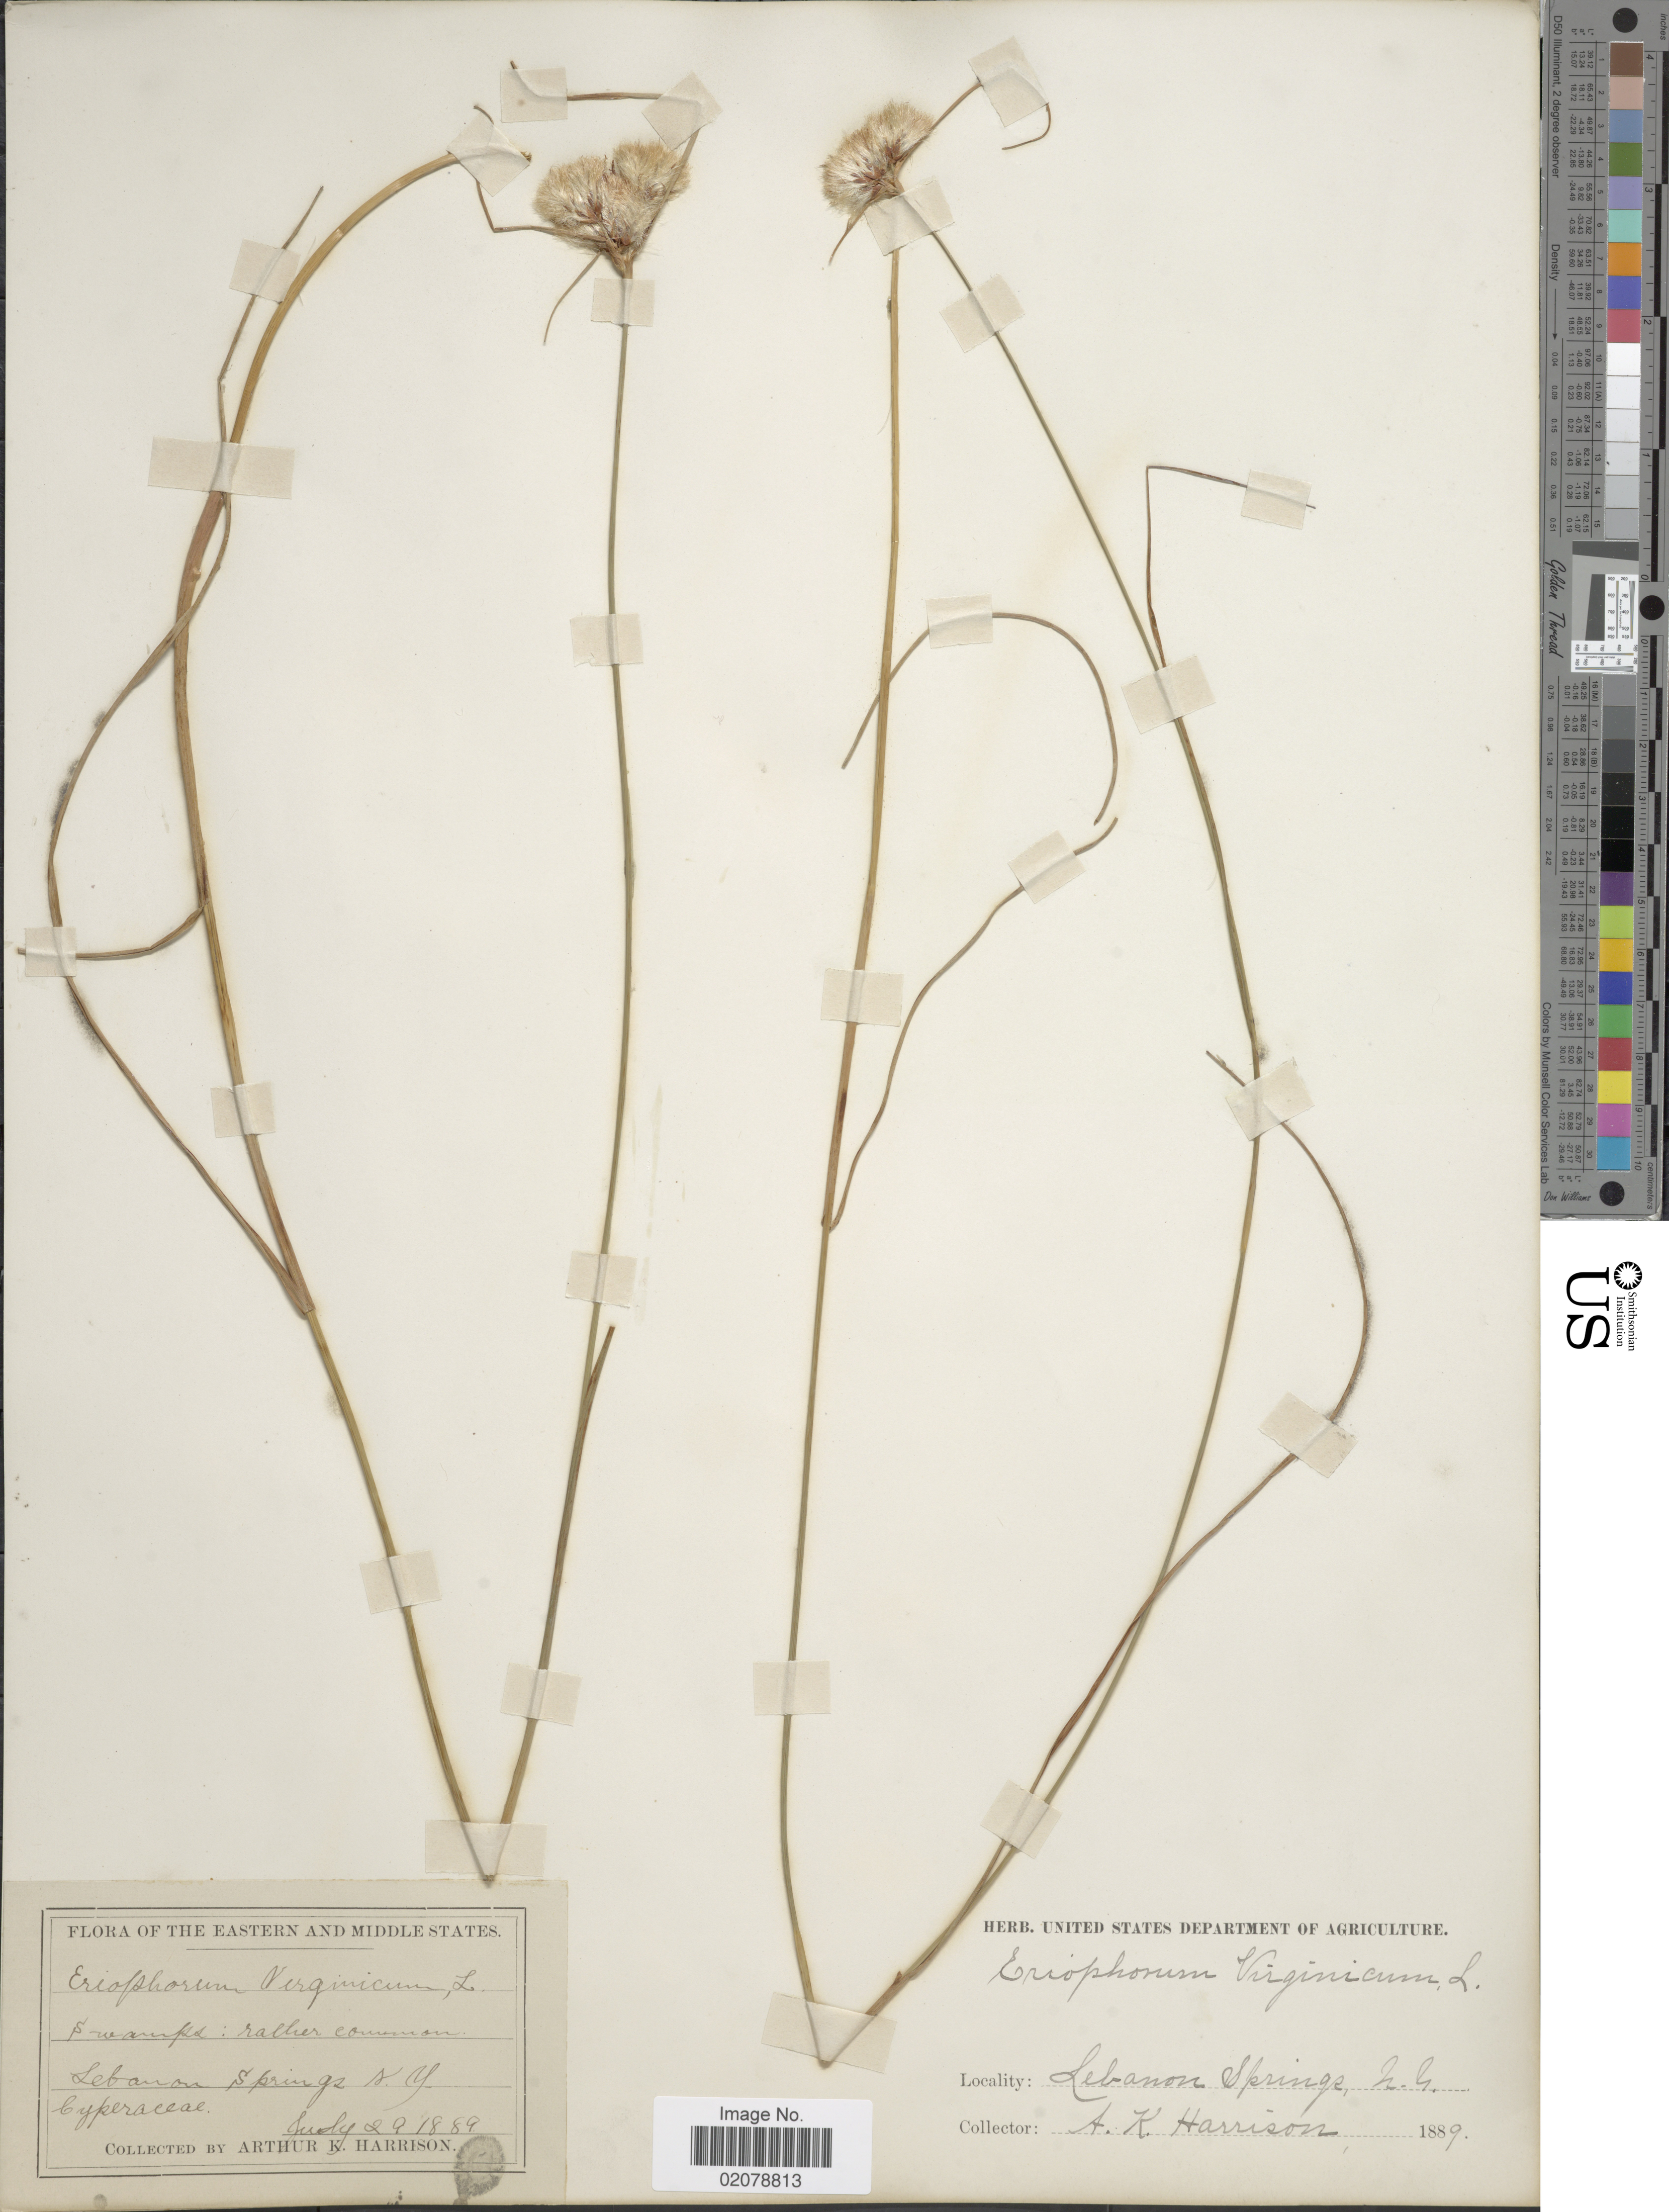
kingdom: Plantae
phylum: Tracheophyta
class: Liliopsida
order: Poales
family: Cyperaceae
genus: Eriophorum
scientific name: Eriophorum virginicum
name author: L.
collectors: A. K. Harrison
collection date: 1889-07-29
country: United States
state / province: New York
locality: Lebanon Springs. Eastern and Middle States